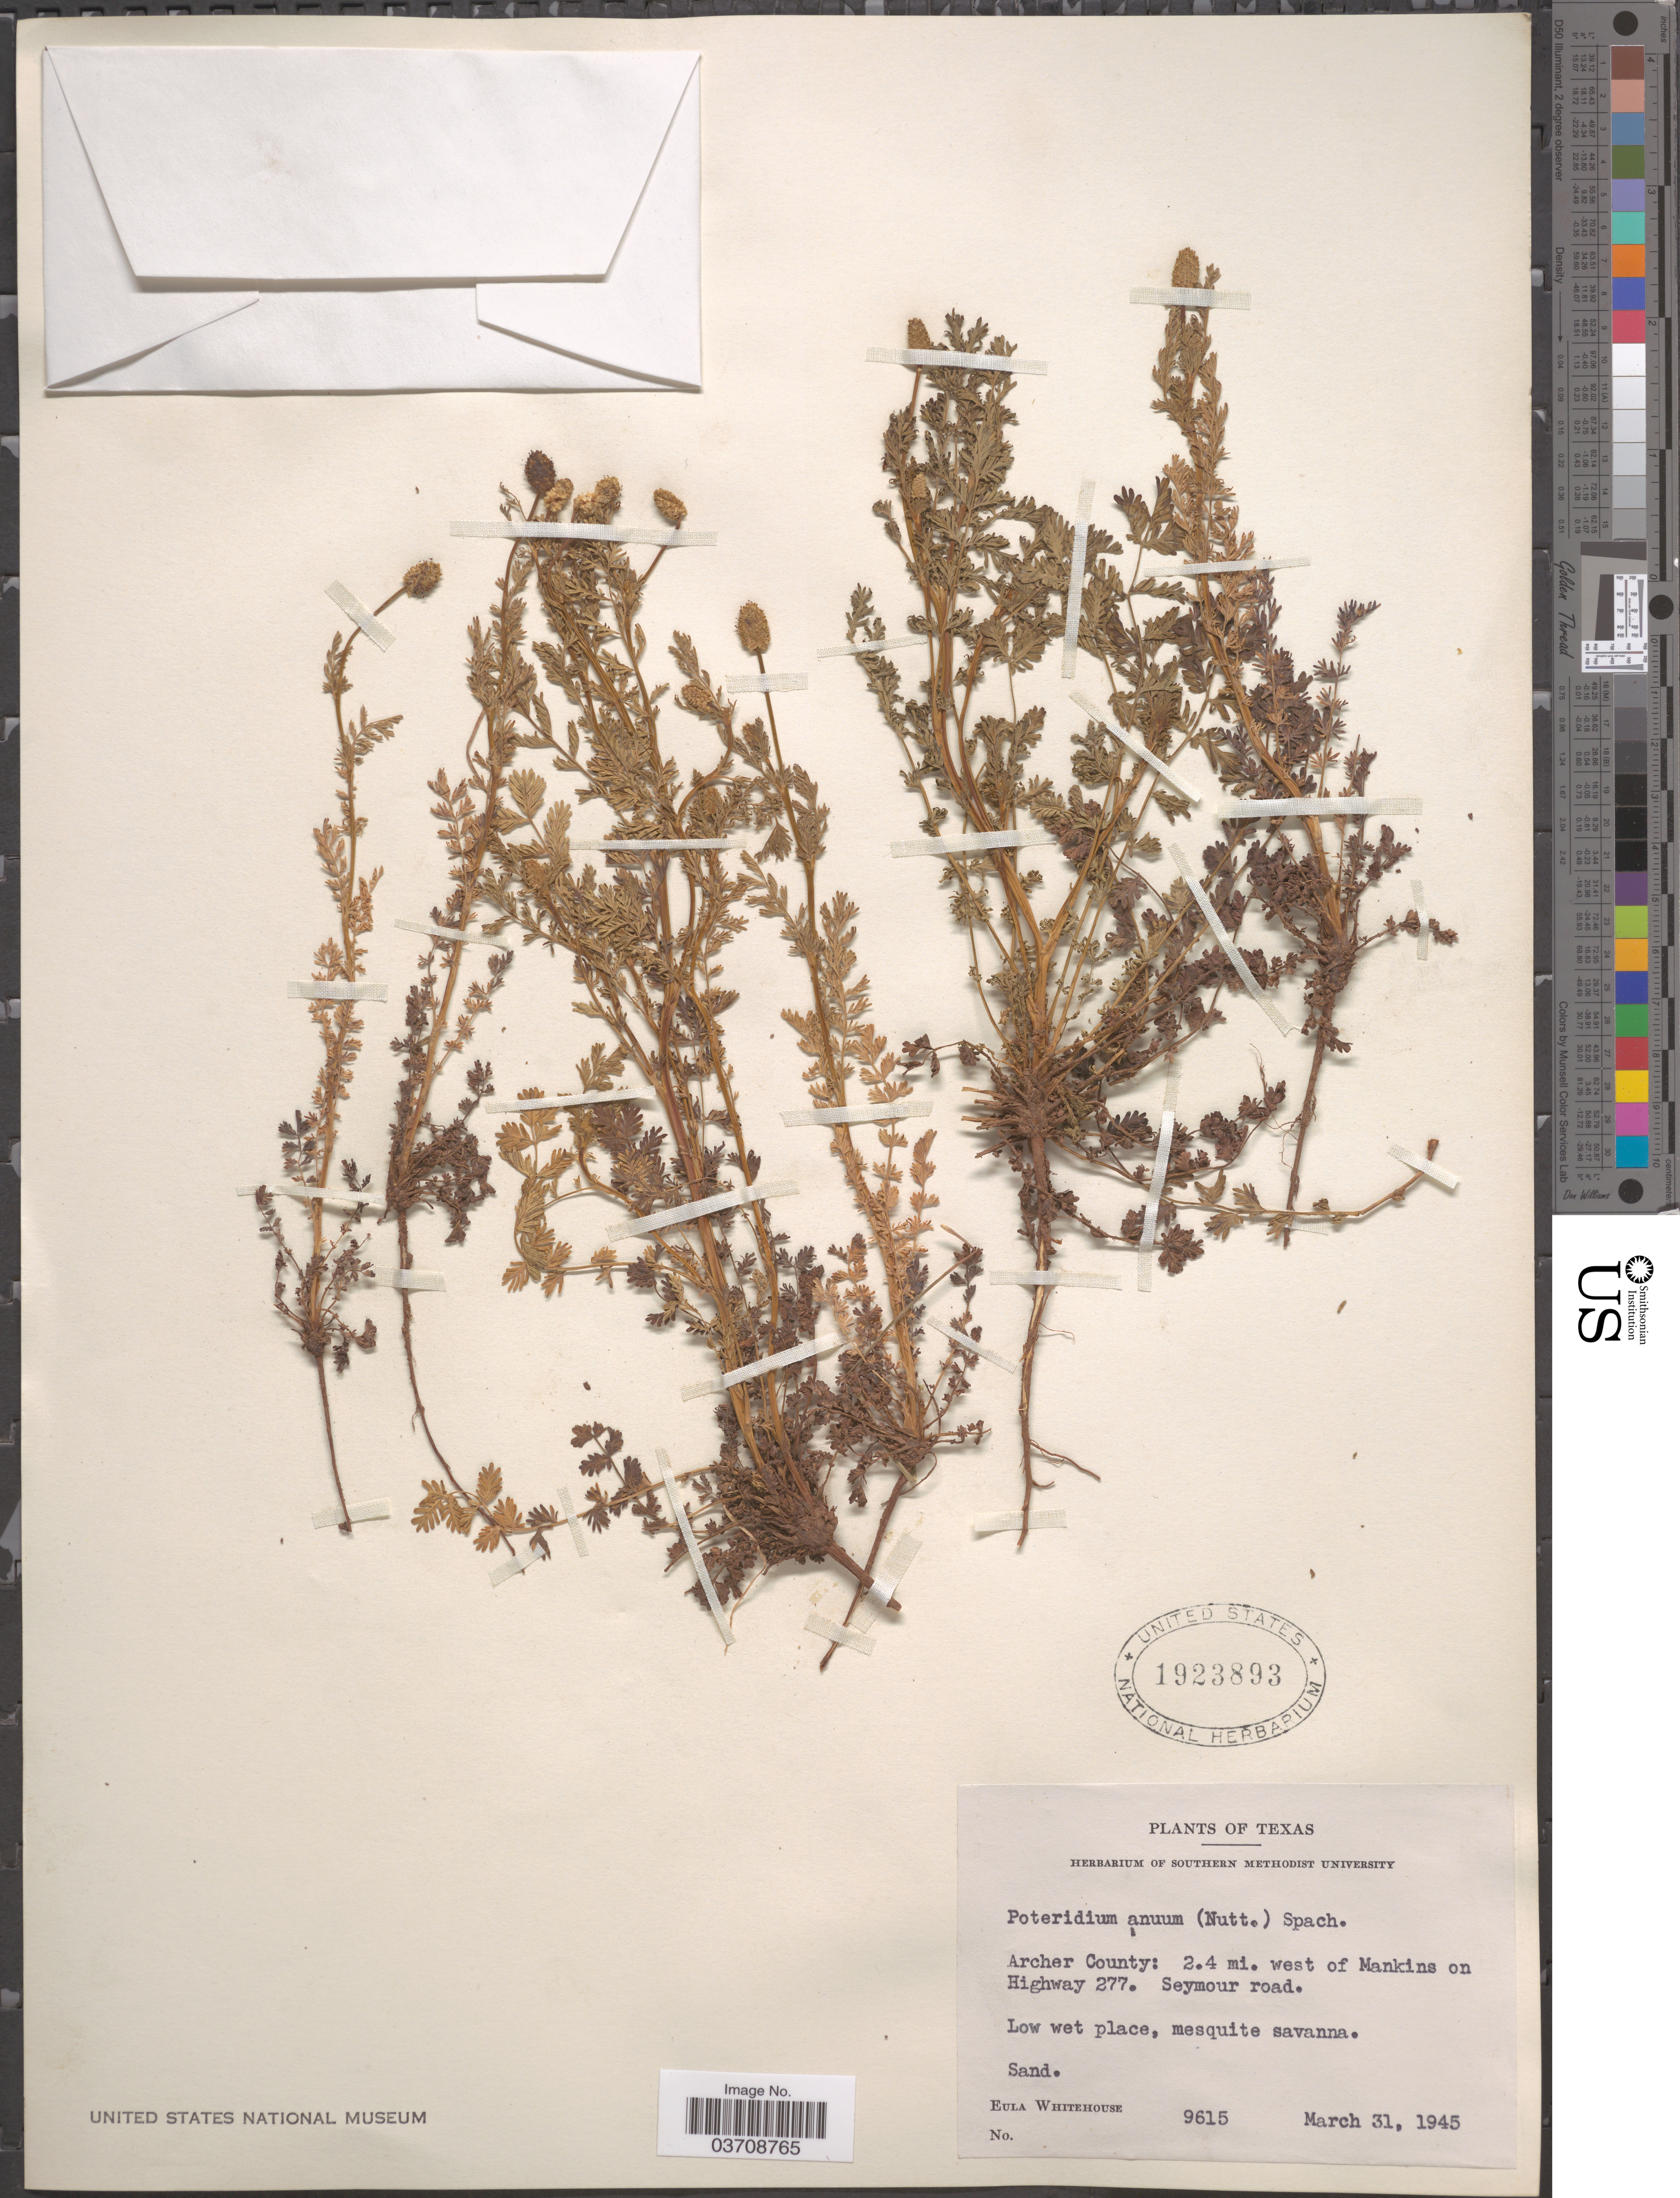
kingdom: Plantae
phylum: Tracheophyta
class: Magnoliopsida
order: Rosales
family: Rosaceae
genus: Sanguisorba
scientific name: Sanguisorba annua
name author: (Nutt. ex Hook.) Torr. & A. Gray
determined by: Strong, Mark T., (BOT), Smithsonian Institution - National Museum of Natural History (UNITED STATES)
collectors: E. Whitehouse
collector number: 9615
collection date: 1945-03-31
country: United States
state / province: Texas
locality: Archer County: 2.4 mi. west of Mankins on Highway 277. Seymour road.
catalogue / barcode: US 1923893